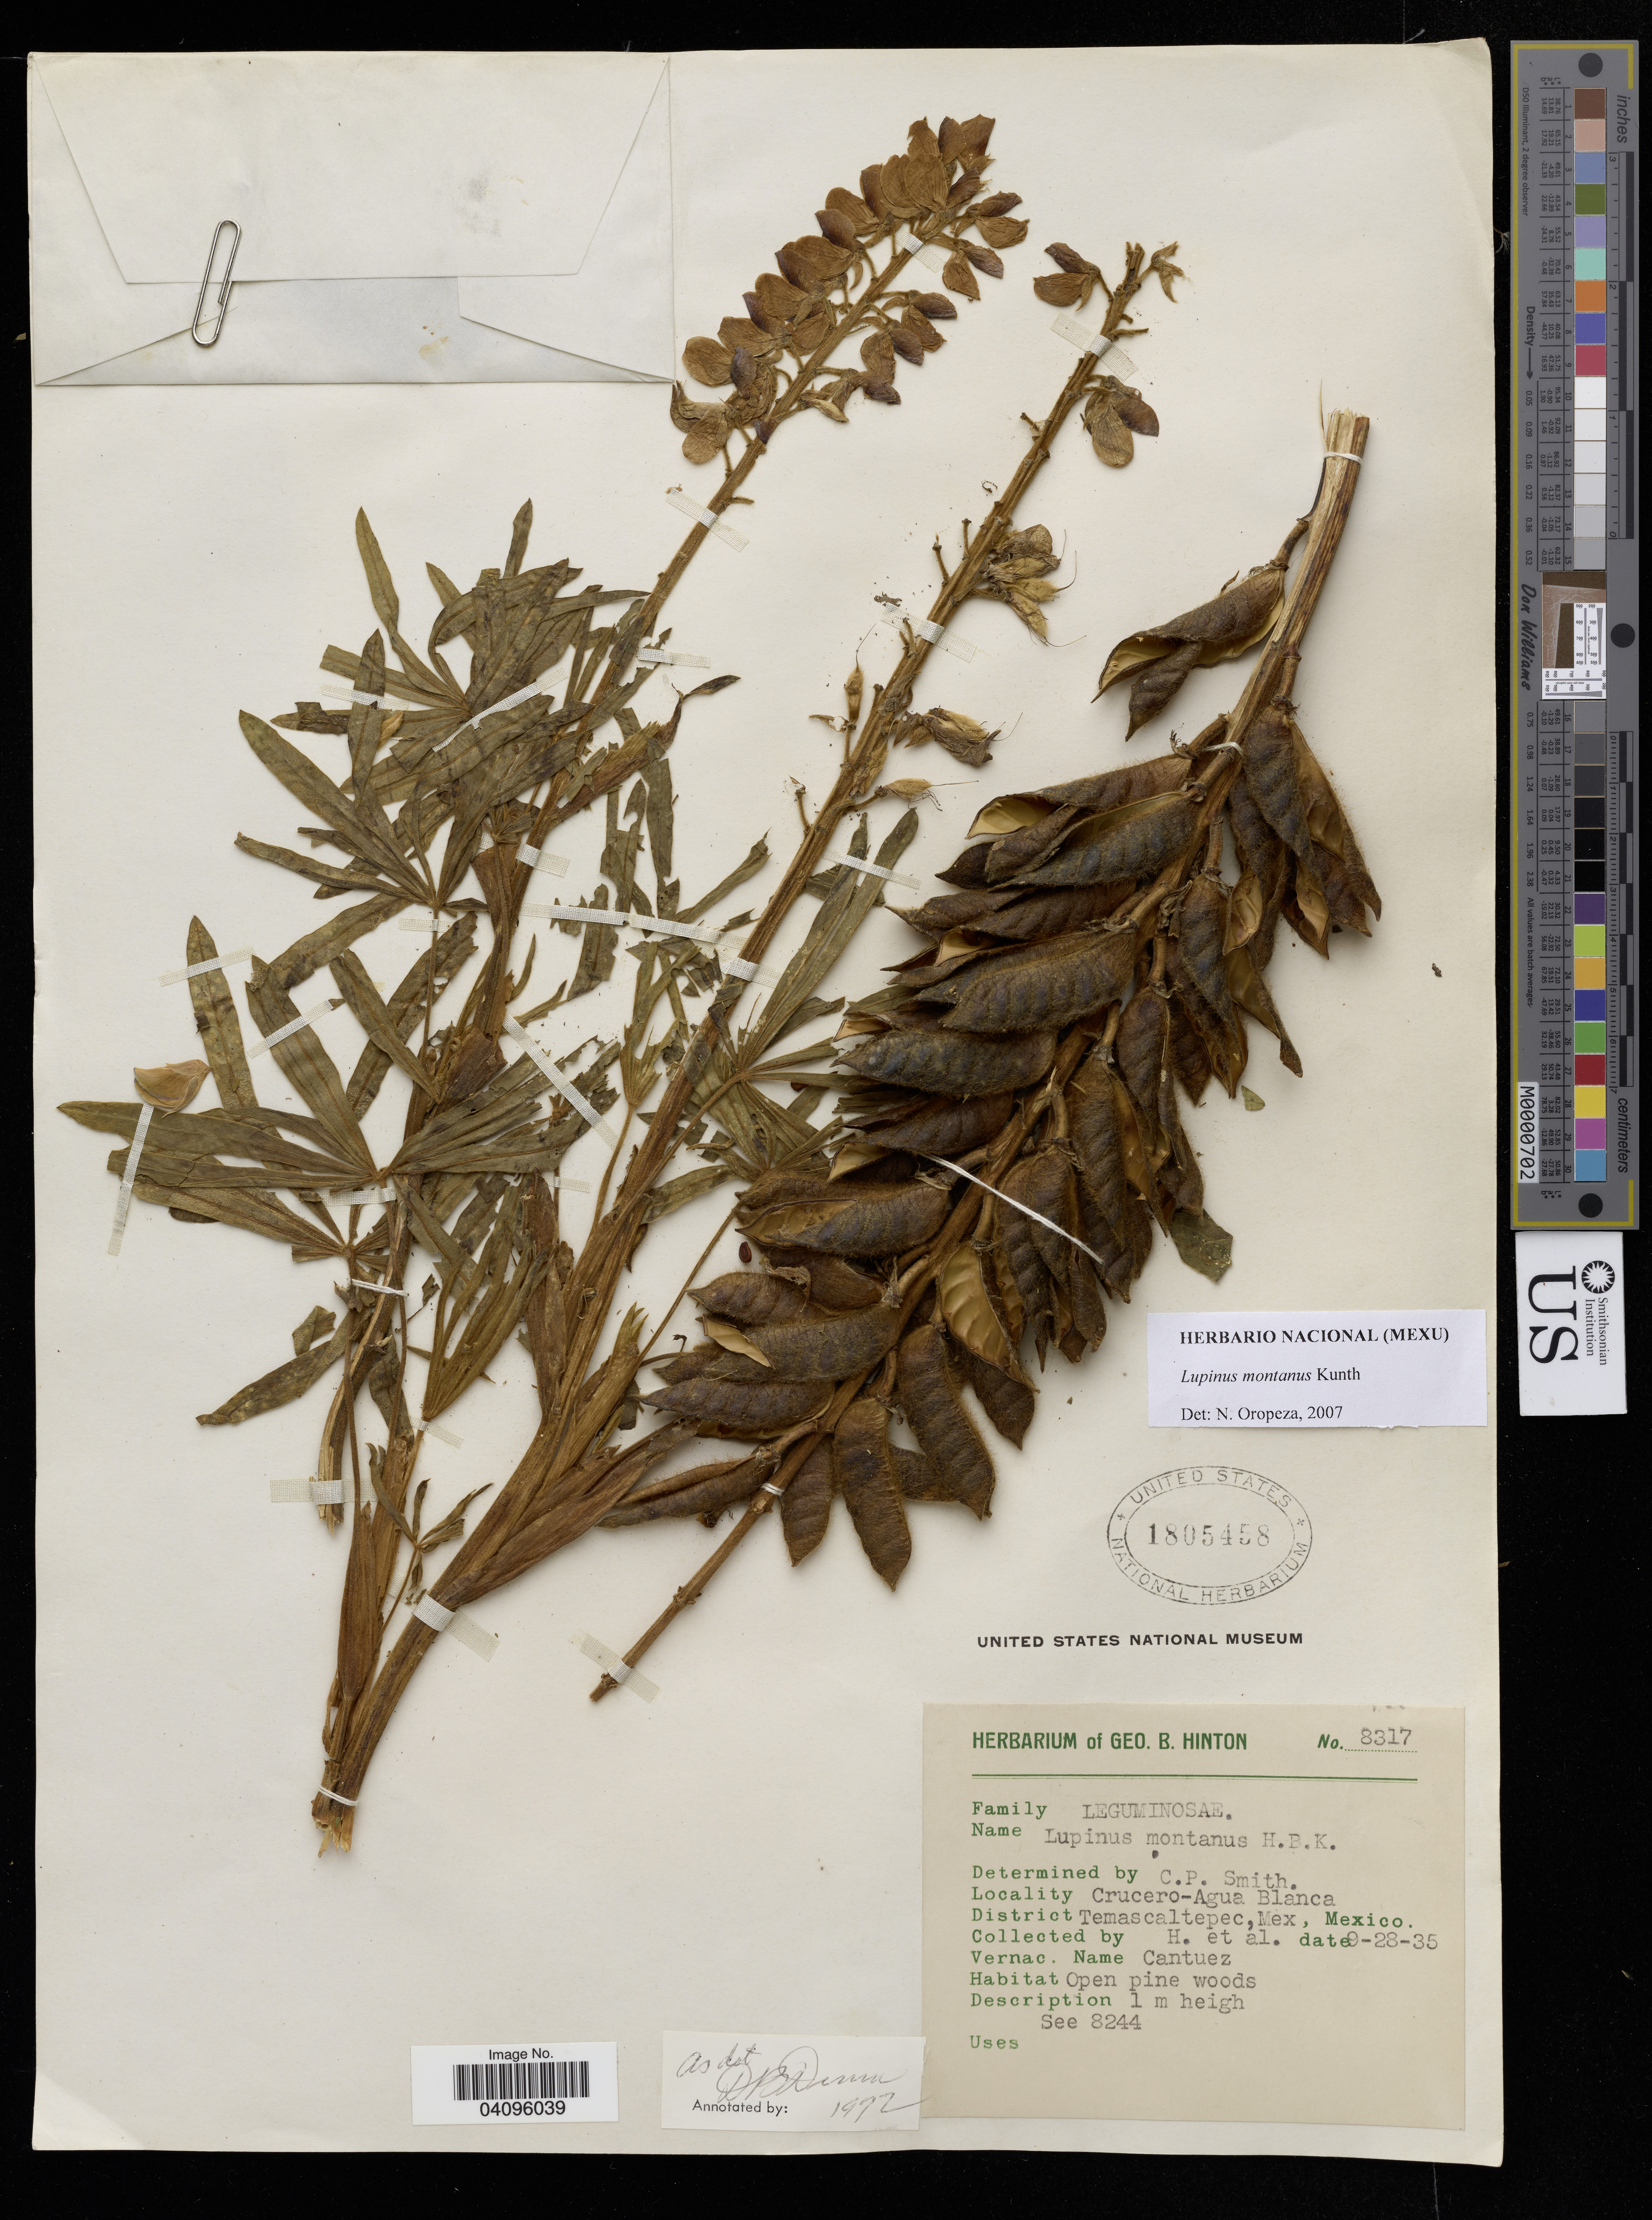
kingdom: Plantae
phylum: Tracheophyta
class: Magnoliopsida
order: Fabales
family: Fabaceae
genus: Lupinus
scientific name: Lupinus montanus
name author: Kunth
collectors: G. B. Hinton & et al.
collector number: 8317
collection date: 1935-09-28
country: Mexico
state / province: México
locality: Crucero-Agua Blanca. Temascaltepec.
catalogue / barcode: US 1805458